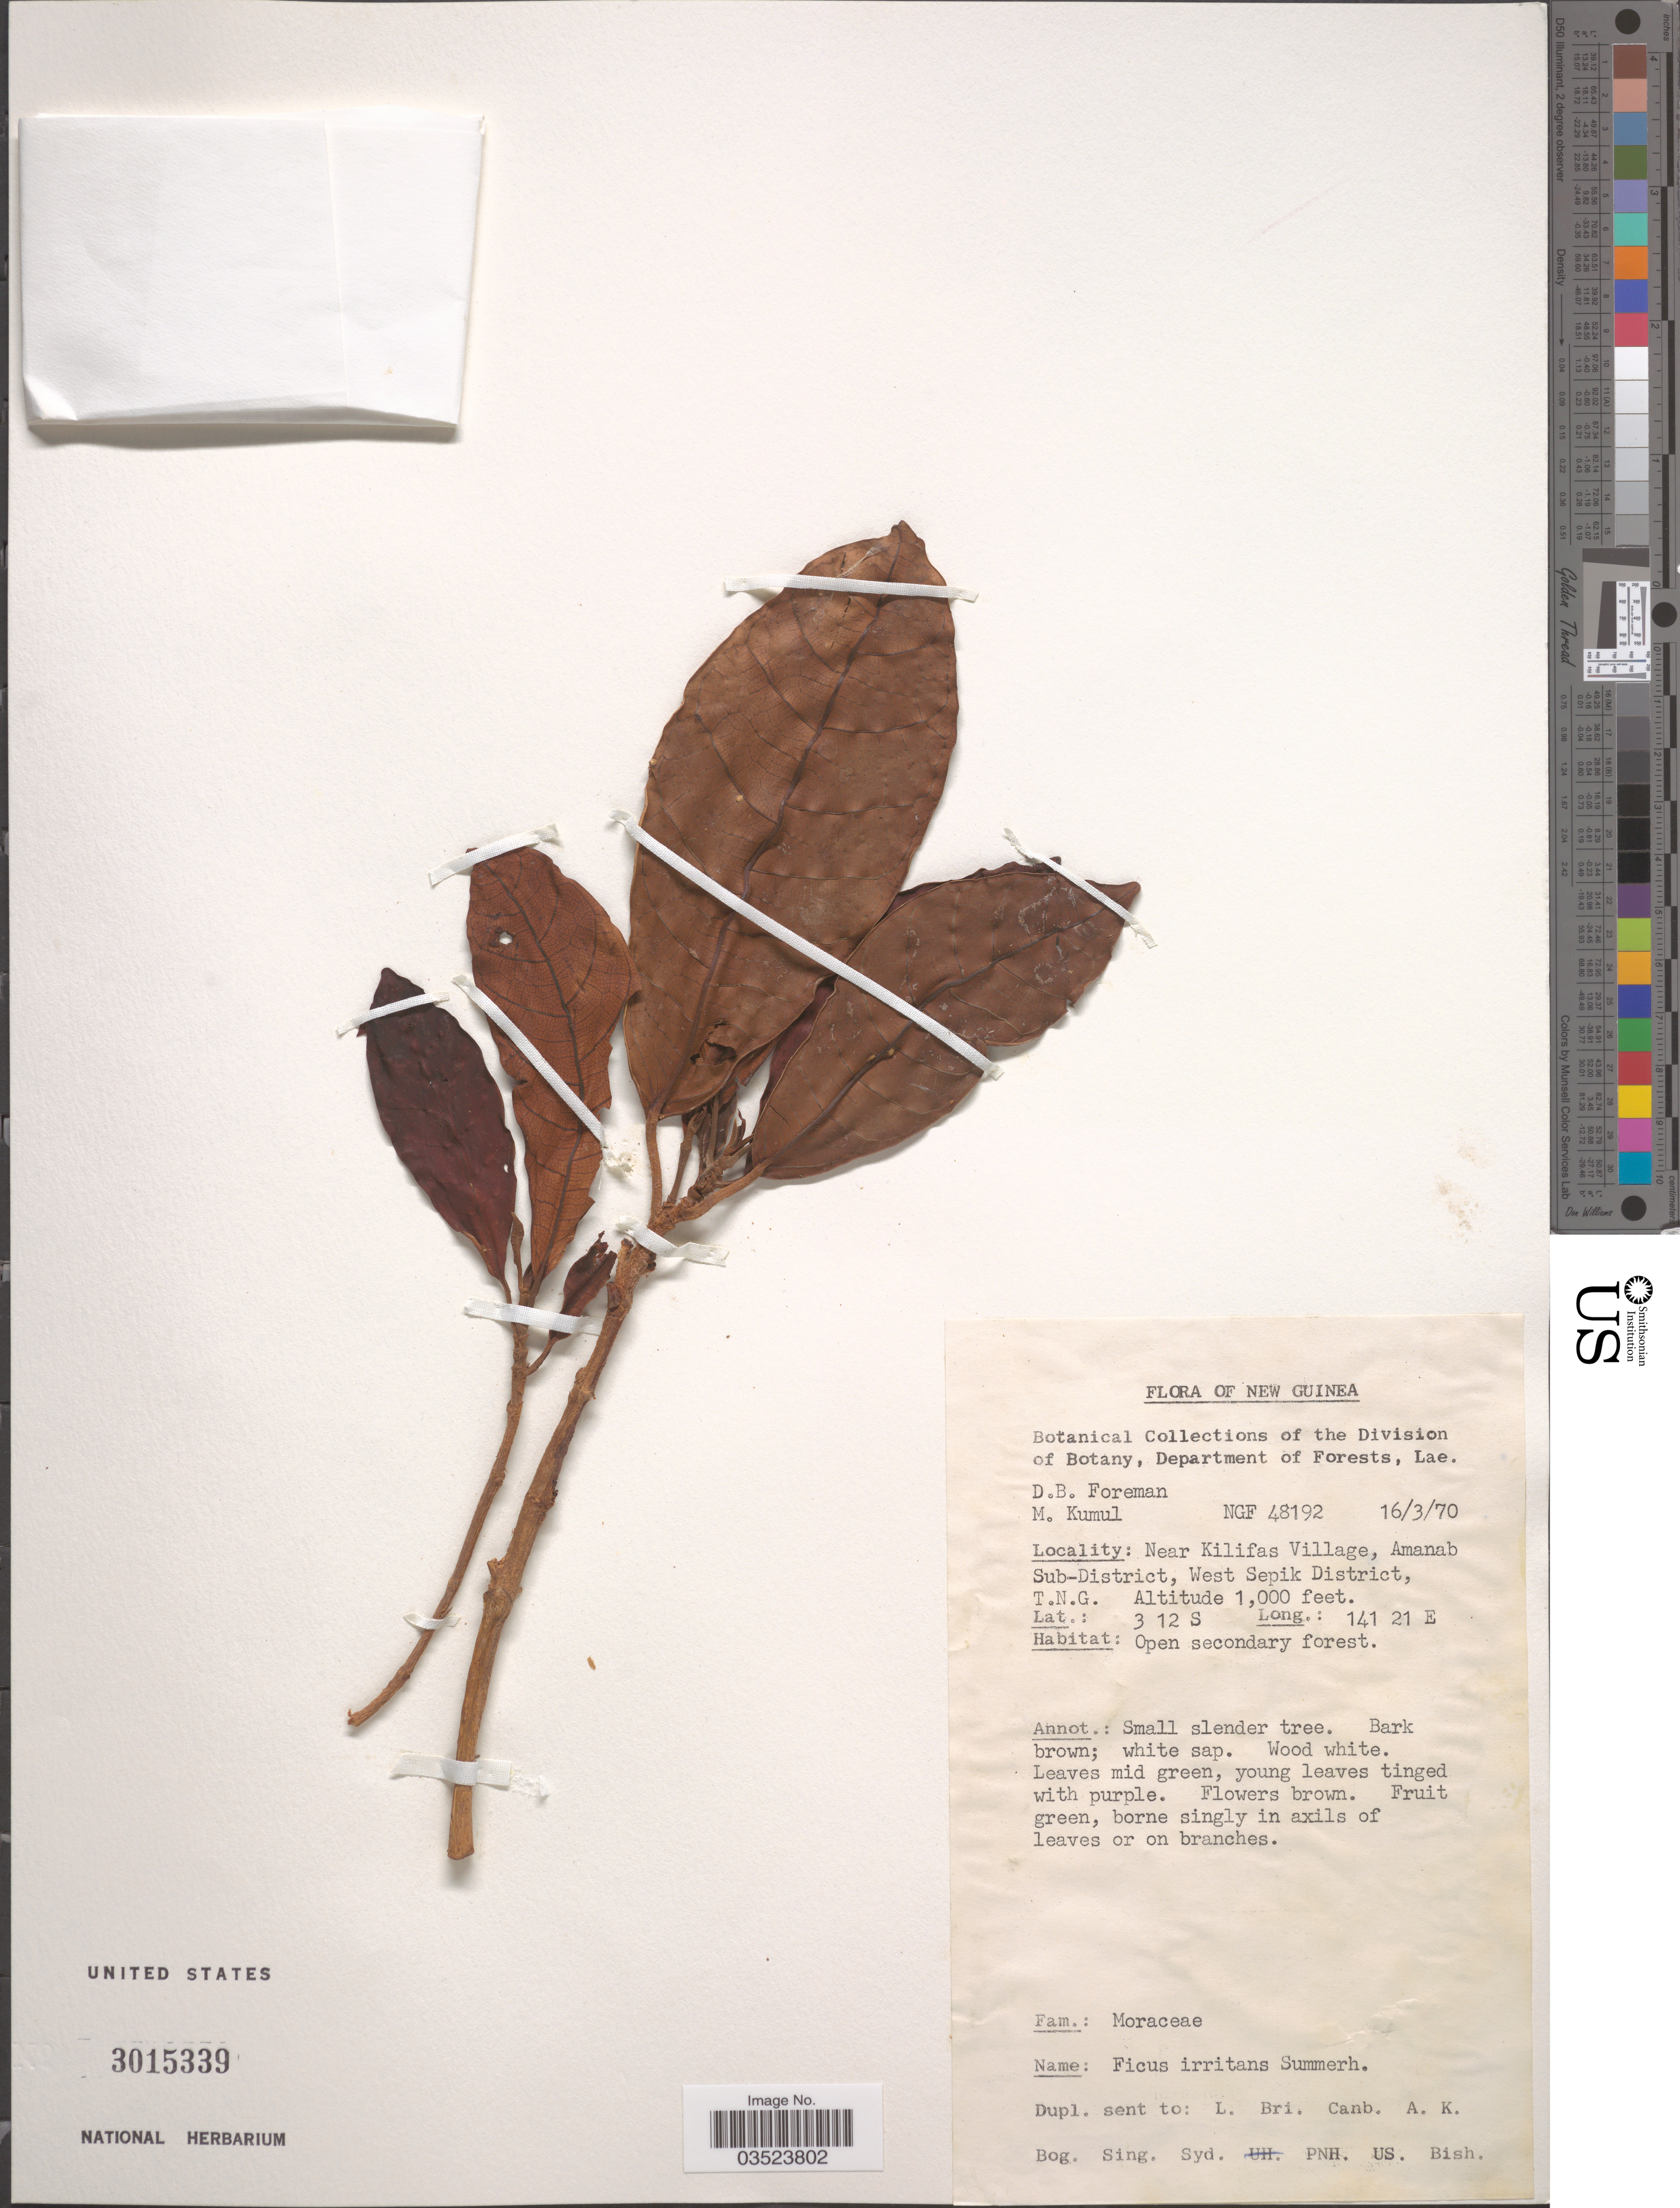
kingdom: Plantae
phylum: Tracheophyta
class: Magnoliopsida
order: Rosales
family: Moraceae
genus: Ficus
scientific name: Ficus irritans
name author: Summerh.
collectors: D. Foreman & M. Kumul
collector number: NGF48192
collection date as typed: Transcribed d/m/y: 16/3/70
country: Papua New Guinea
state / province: Sandaun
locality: New Guinea. Near Kilifas Village, Amanab Sub-District, West Sepik District, T.N.G.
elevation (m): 305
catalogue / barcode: US 3015339